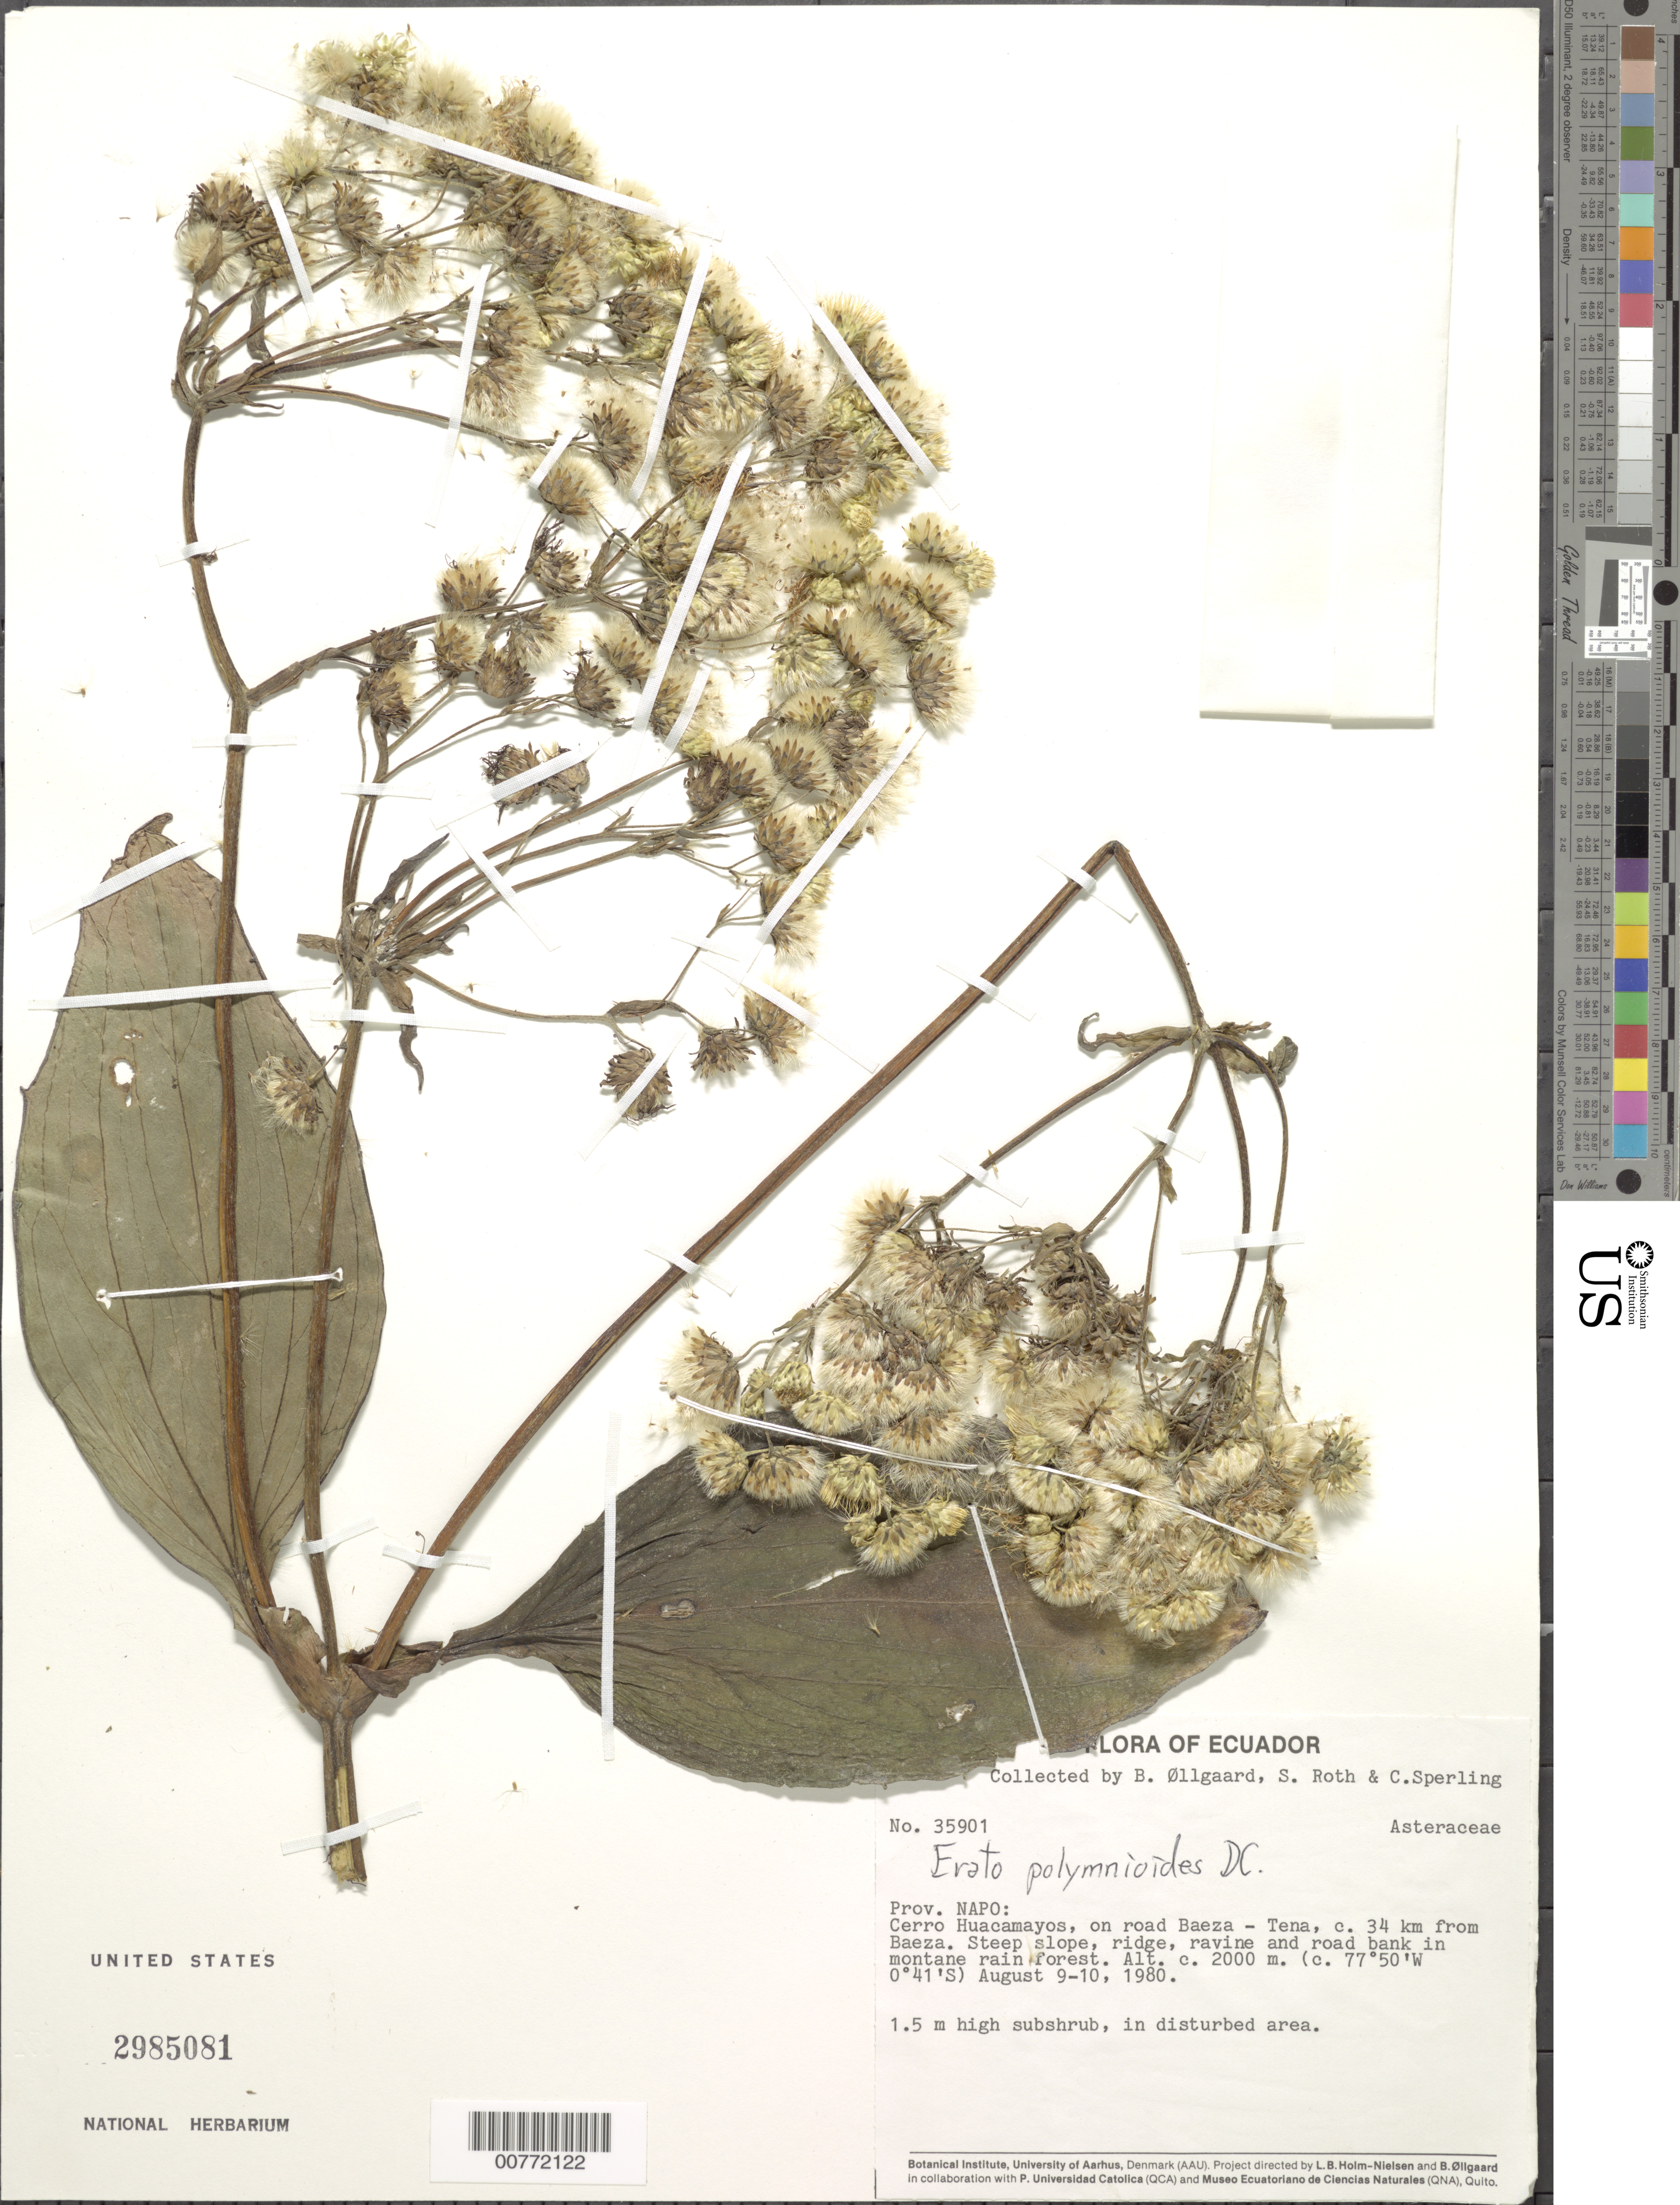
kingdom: Plantae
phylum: Tracheophyta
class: Magnoliopsida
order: Asterales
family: Asteraceae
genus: Erato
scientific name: Erato polymnioides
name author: DC.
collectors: B. Øllgaard, S. Roth & C. Sperling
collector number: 35901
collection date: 1980-08-09/1980-08-10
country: Ecuador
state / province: Napo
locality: Prov. Napo: Cerro Huacamayos, on road Baeza-Tena, 34 km from Baeza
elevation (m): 2000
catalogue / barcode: US 2985081